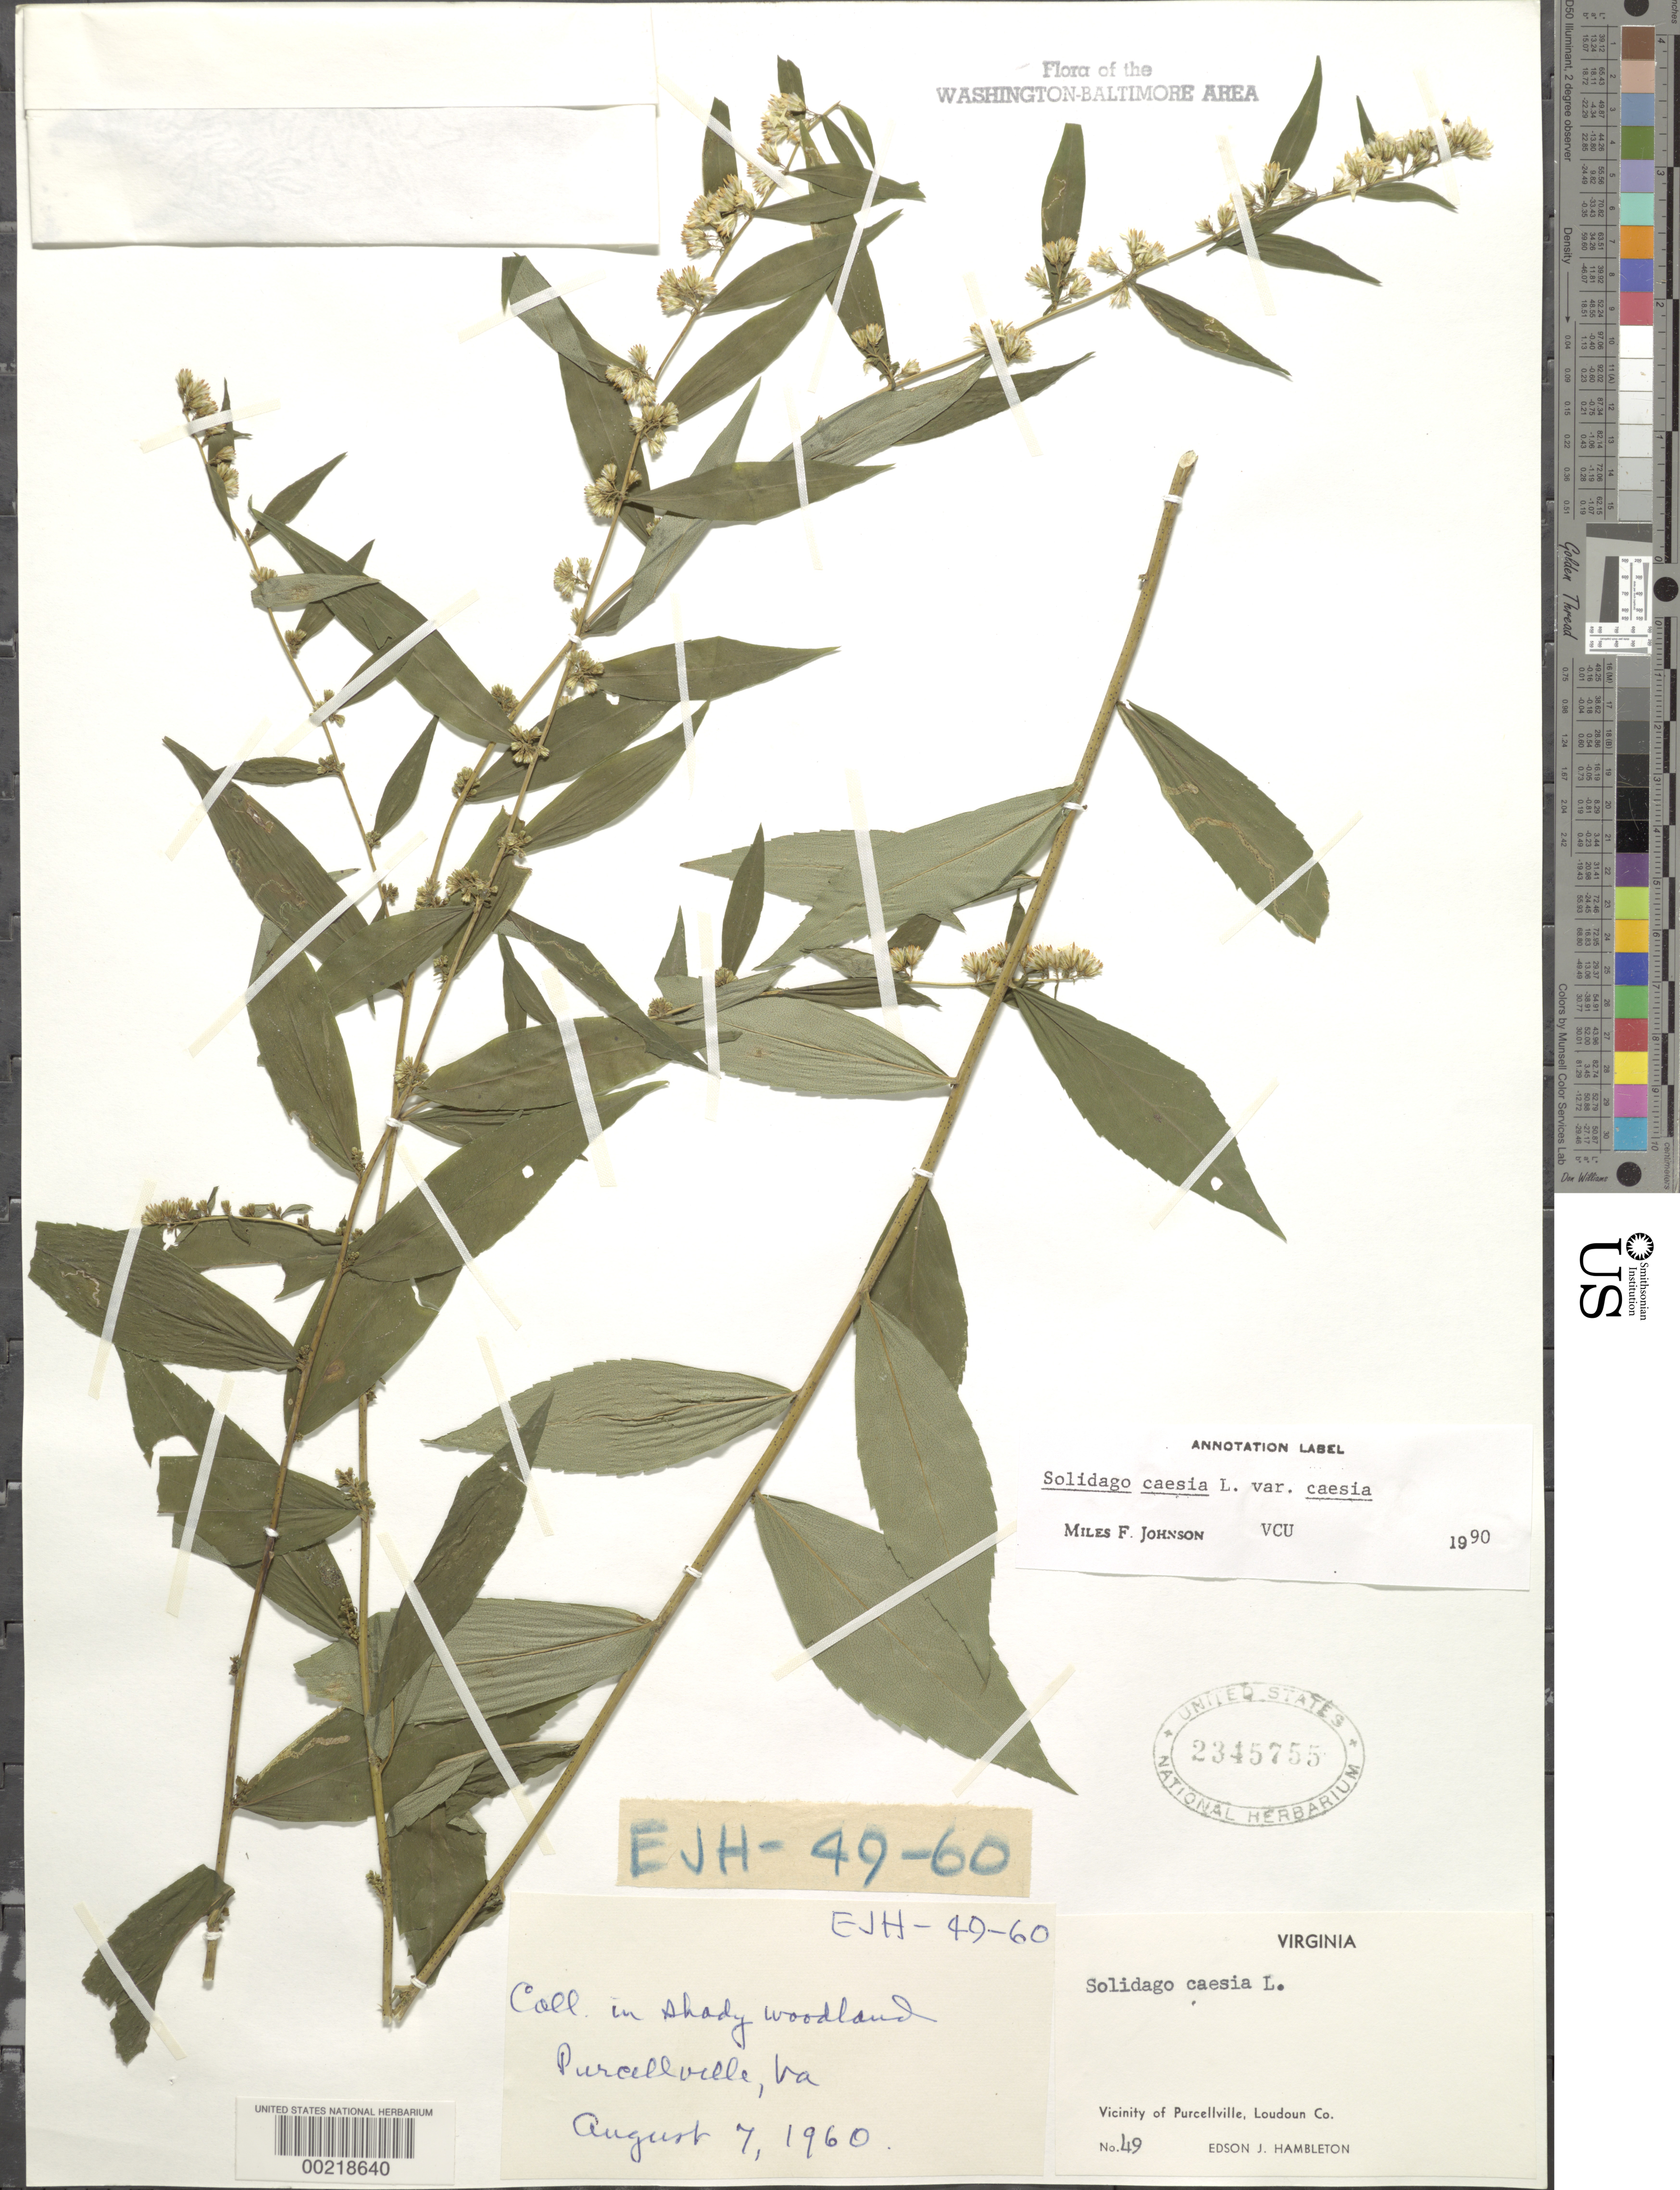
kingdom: Plantae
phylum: Tracheophyta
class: Magnoliopsida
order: Asterales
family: Asteraceae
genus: Solidago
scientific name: Solidago caesia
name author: L.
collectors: E. Hambleton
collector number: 49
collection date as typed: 07 Aug 1960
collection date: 1960-08-07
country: United States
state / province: Virginia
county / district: Loudoun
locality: Purcellville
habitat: Shady woods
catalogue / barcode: US 2345755